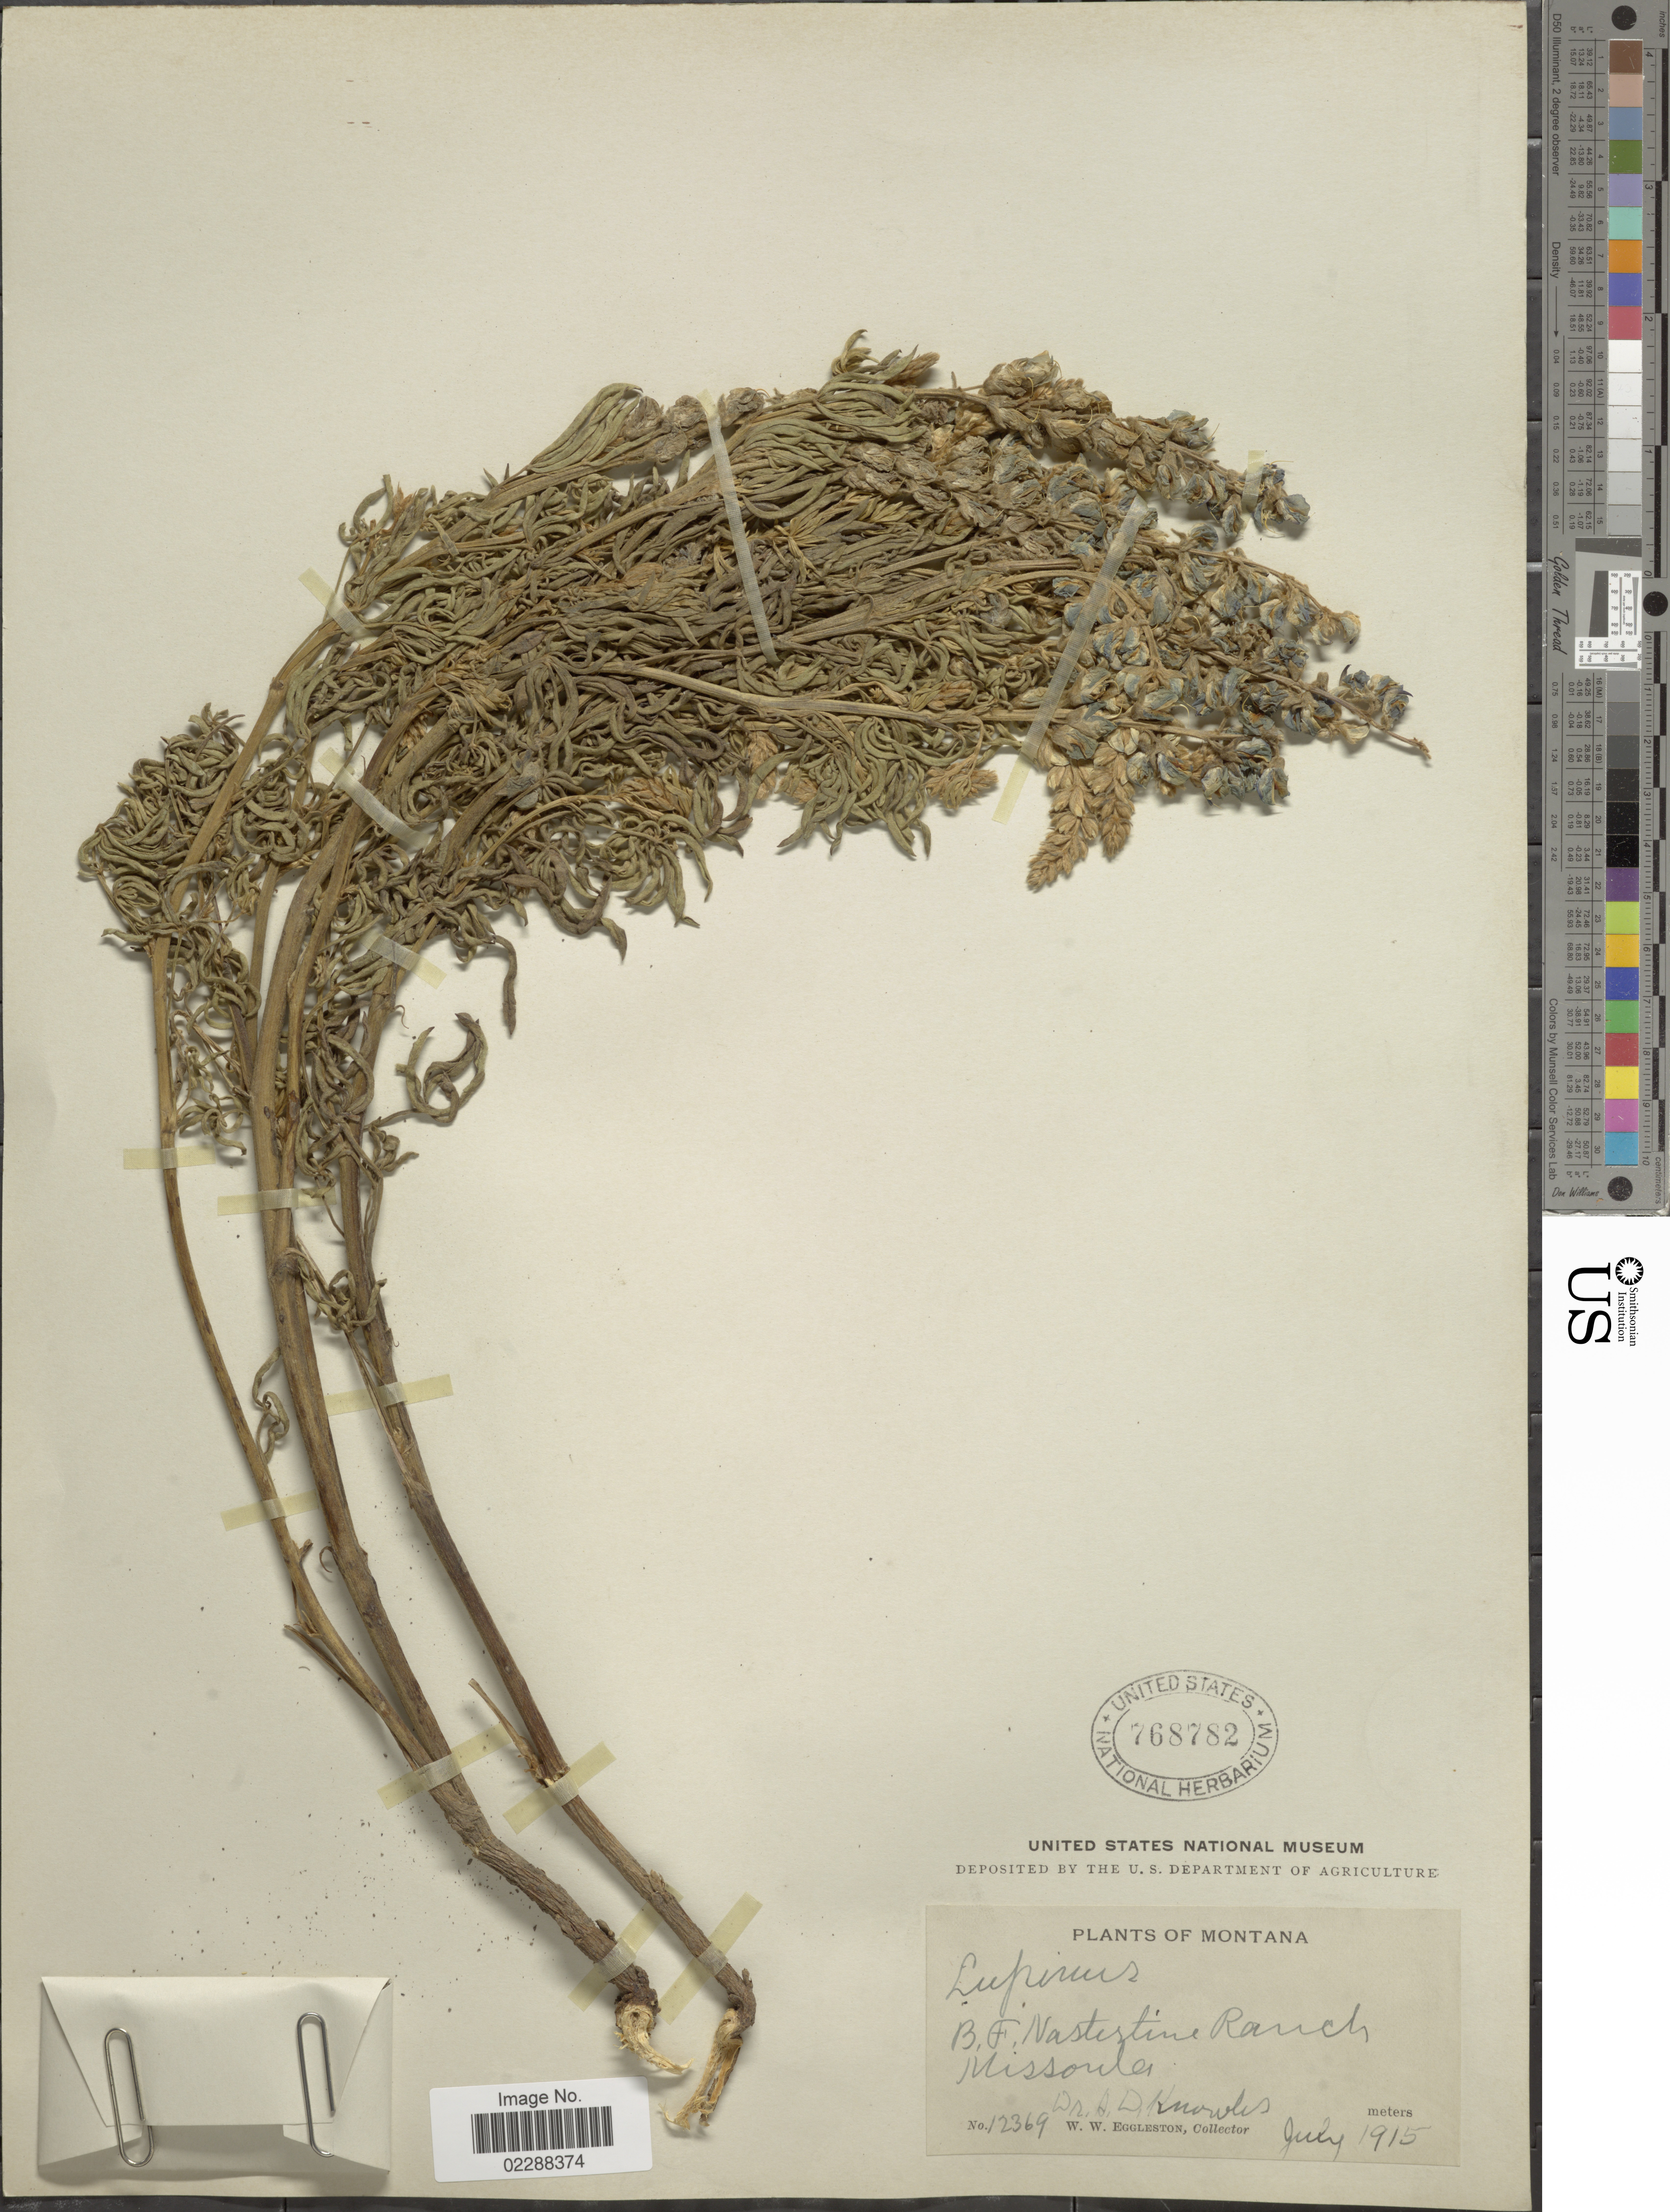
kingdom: Plantae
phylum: Tracheophyta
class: Magnoliopsida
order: Fabales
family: Fabaceae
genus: Lupinus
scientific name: Lupinus sp.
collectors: A. Knowles & W. W. Eggleston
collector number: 12369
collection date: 1915-07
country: United States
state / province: Montana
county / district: Missoula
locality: B.F. Nastertine Ranch, Missoula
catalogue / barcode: US 768782